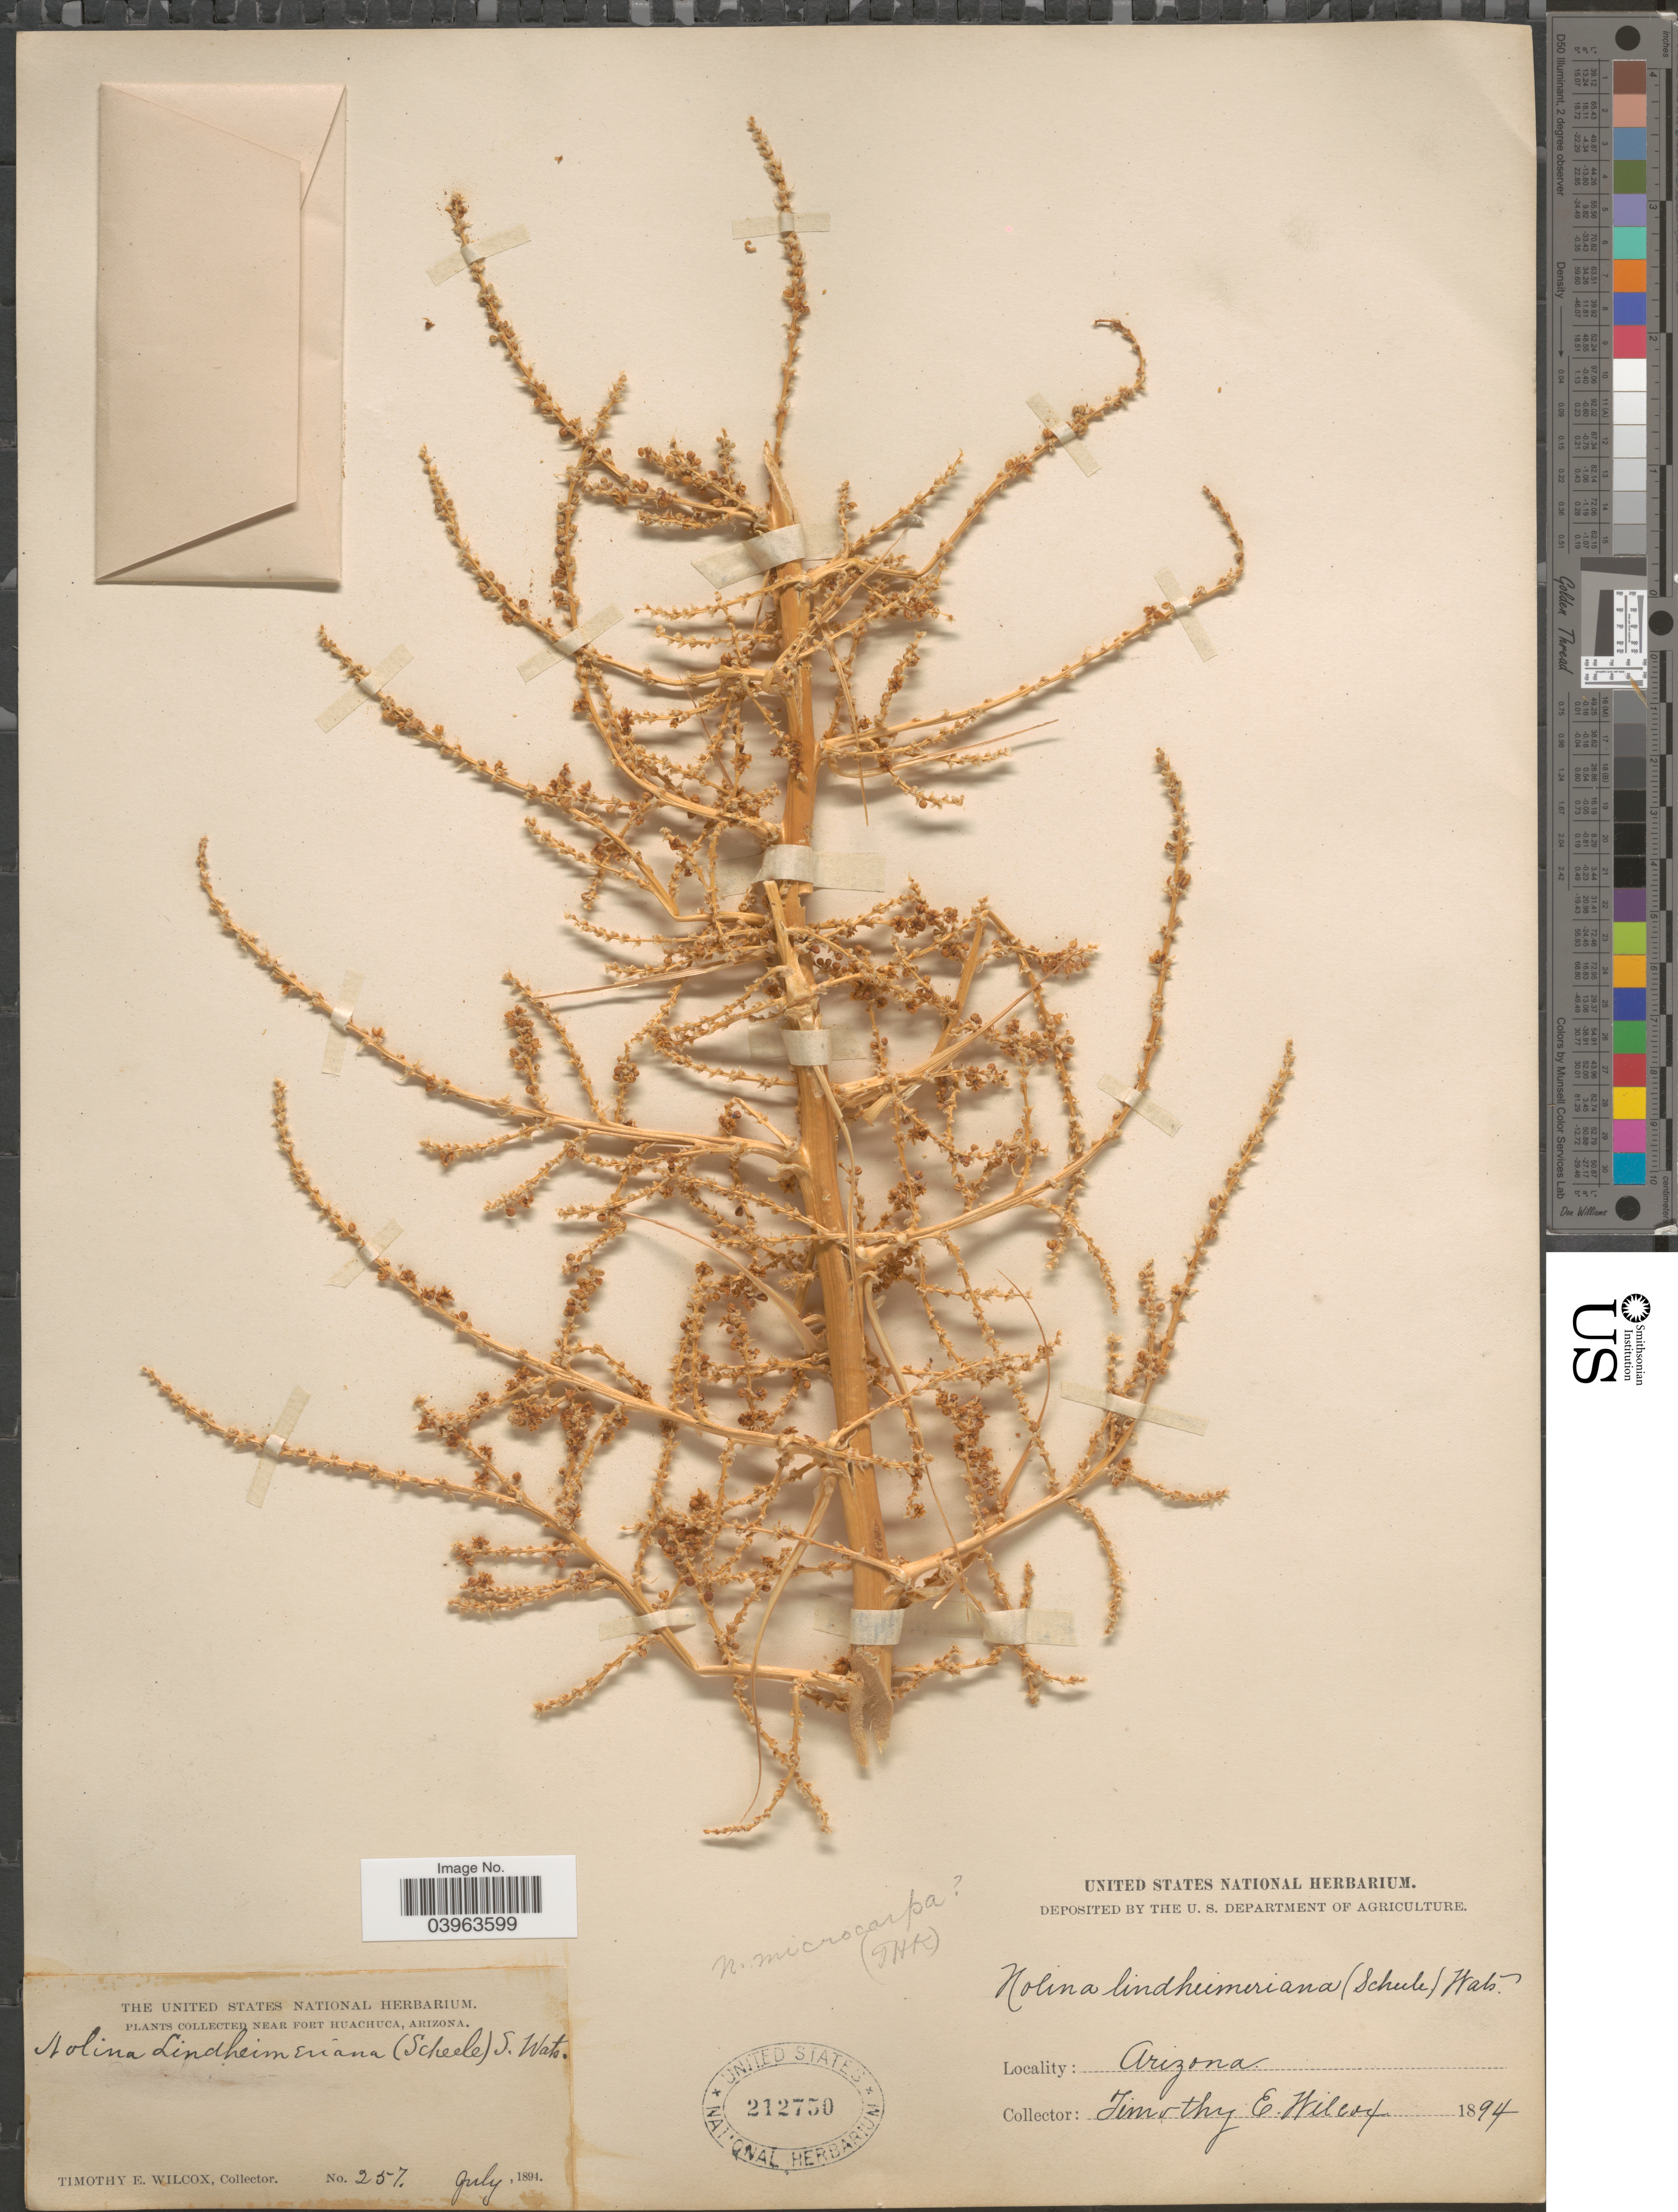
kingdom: Plantae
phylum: Tracheophyta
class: Liliopsida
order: Asparagales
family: Asparagaceae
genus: Nolina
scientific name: Nolina microcarpa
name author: S. Watson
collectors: T. E. Wilcox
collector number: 257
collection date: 1894-07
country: United States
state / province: Arizona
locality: Near Fort Huachuca.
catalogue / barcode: US 212750